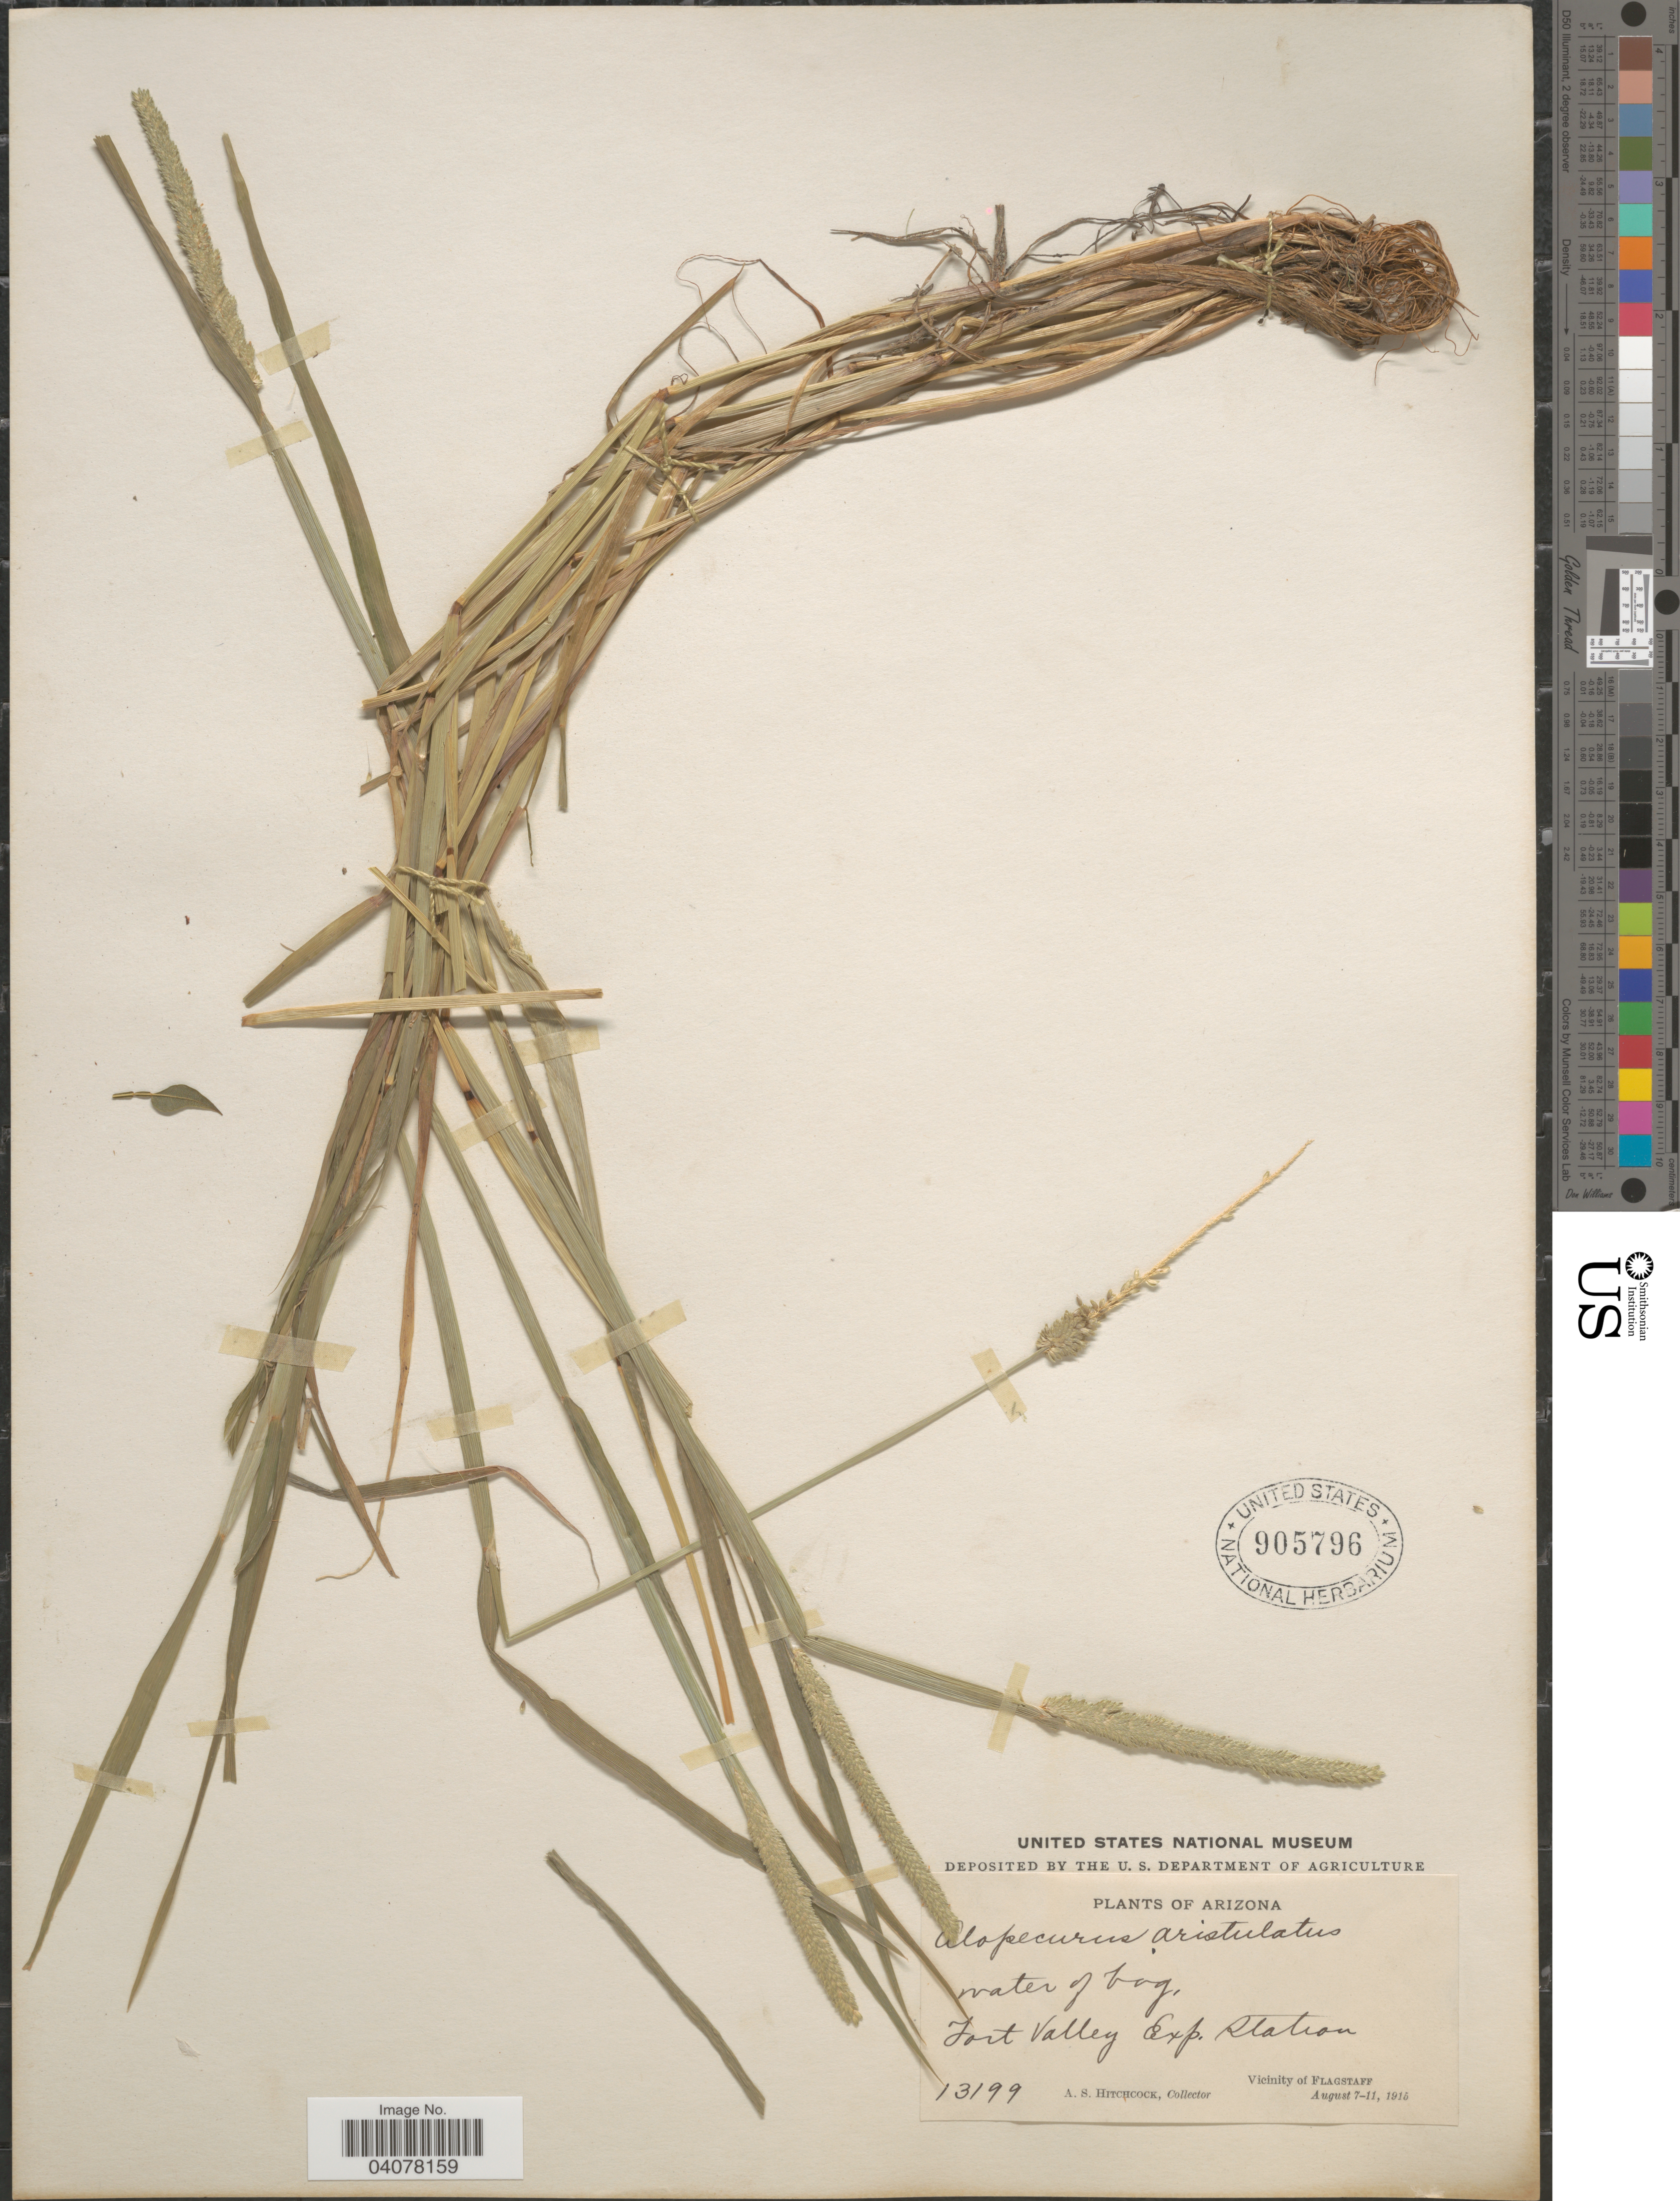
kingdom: Plantae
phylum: Tracheophyta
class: Liliopsida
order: Poales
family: Poaceae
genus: Alopecurus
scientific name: Alopecurus aequalis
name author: Sobol.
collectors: A. S. Hitchcock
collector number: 13199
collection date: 1915-08-07/1915-08-11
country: United States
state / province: Arizona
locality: Water of bog, Fort Valley Exp. Station. Vicinity of Flagstaff.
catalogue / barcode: US 905796